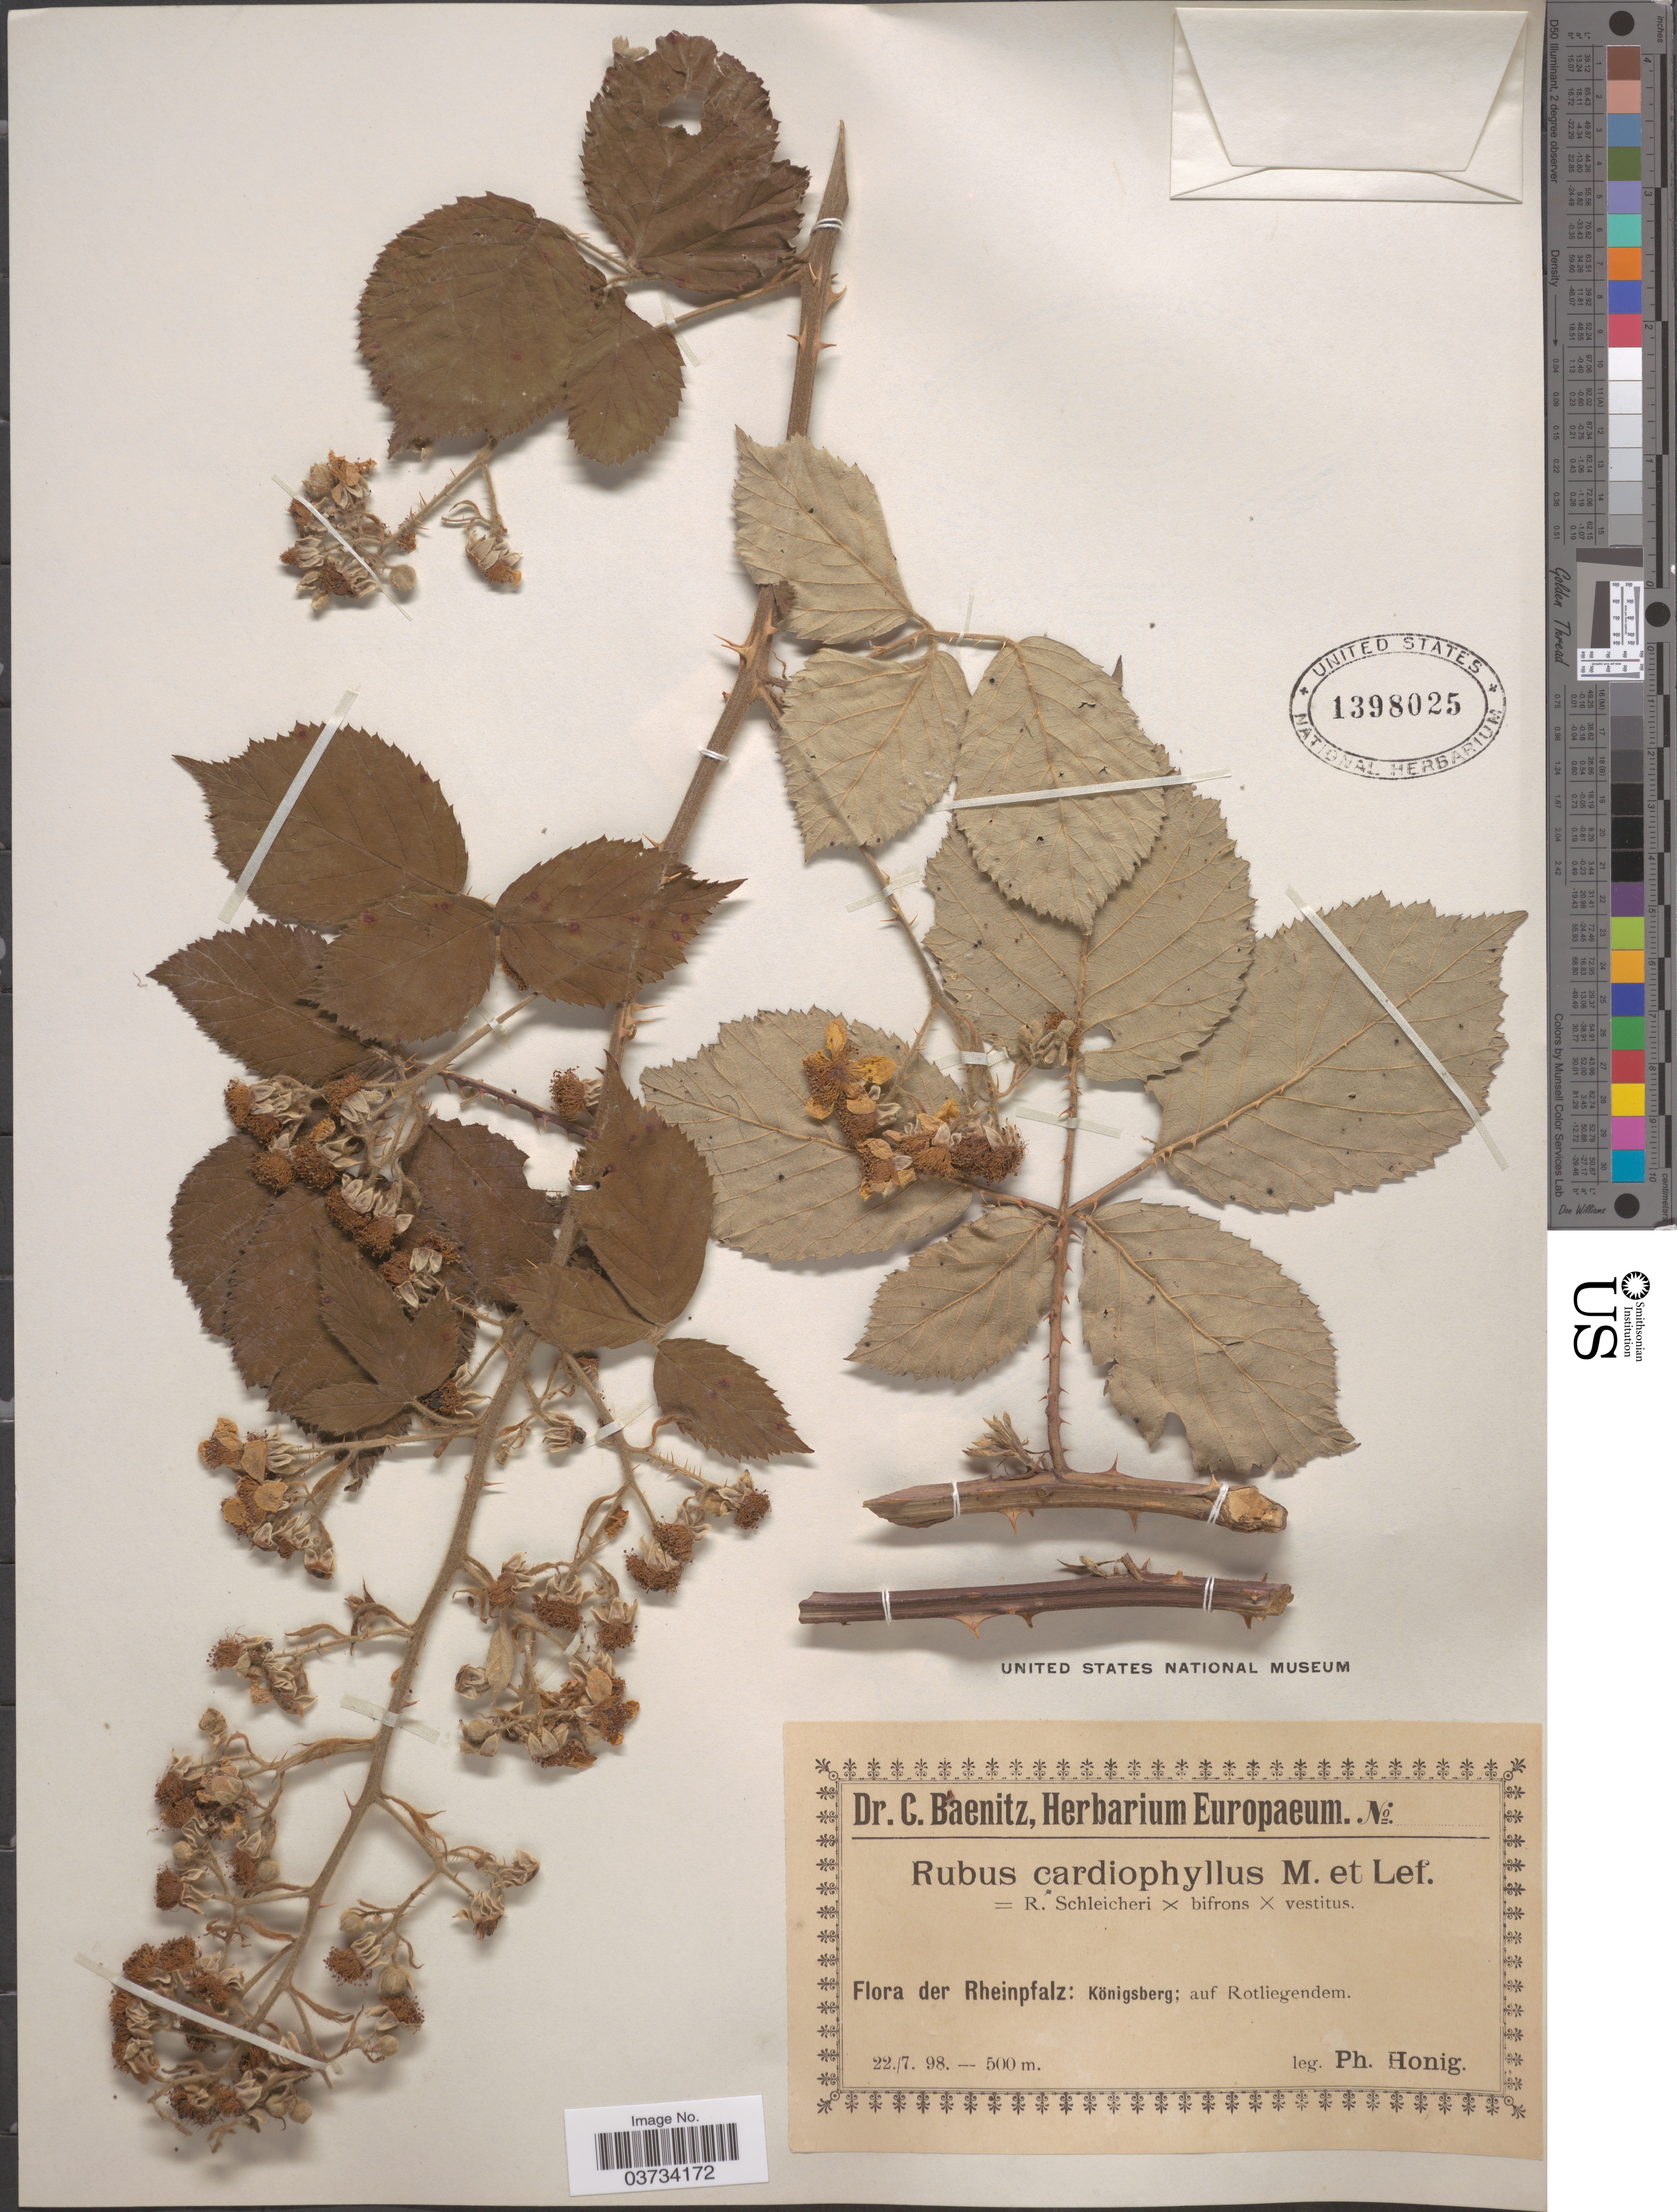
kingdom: Plantae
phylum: Tracheophyta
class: Magnoliopsida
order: Rosales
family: Rosaceae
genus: Rubus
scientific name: Rubus cardiophyllus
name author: Lefèvre & P.J. Müll.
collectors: P. Honig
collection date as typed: Transcribed d/m/y: 22/7/98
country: Germany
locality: Rheinpfalz: Königsberg; auf Rotliegendem.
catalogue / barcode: US 1398025